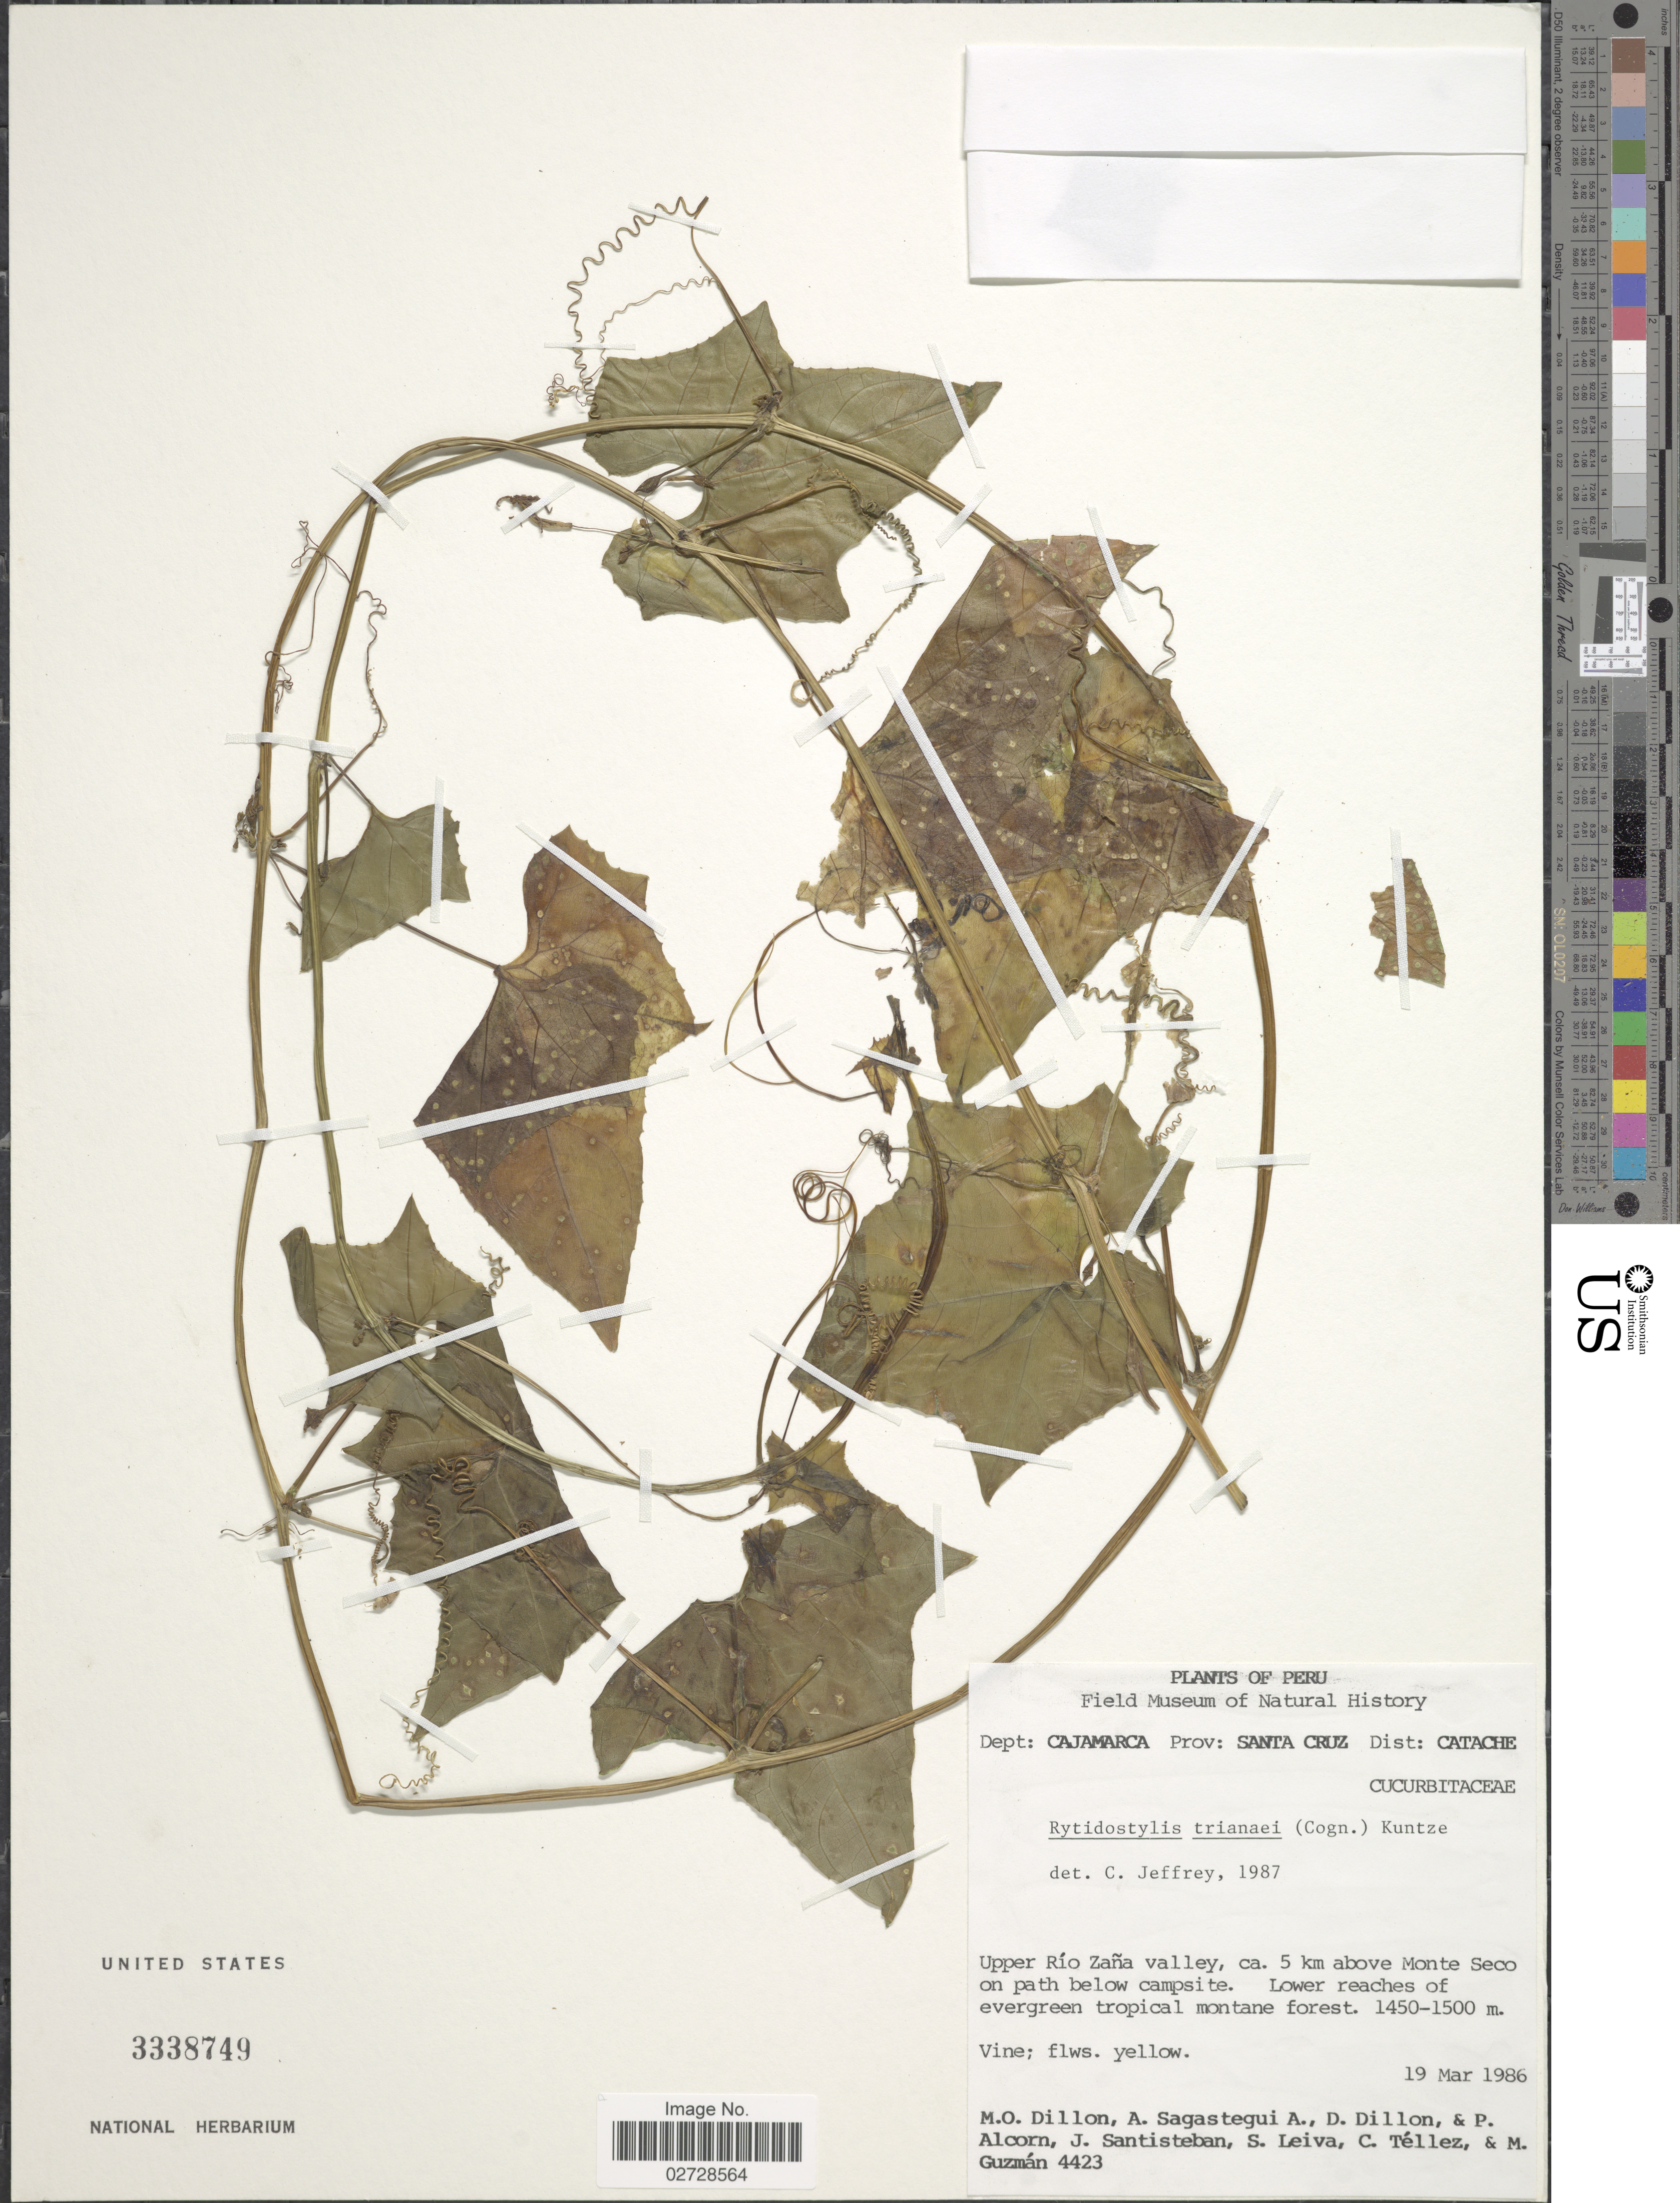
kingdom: Plantae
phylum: Tracheophyta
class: Magnoliopsida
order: Cucurbitales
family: Cucurbitaceae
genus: Cyclanthera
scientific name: Cyclanthera peruana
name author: H. Schaef. & S.S. Renner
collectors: M. O. Dillon, A. Sagástegui A., D. Dillon, P. Alcorn & et al.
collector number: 4423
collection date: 1986-03-19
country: Peru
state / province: Cajamarca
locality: Prov.: Santa Cruz, Dist.: Catache, Upper Rio Zana valley, ca. 5 km above Monte Seco on path below campsite.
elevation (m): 1450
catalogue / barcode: US 3338749